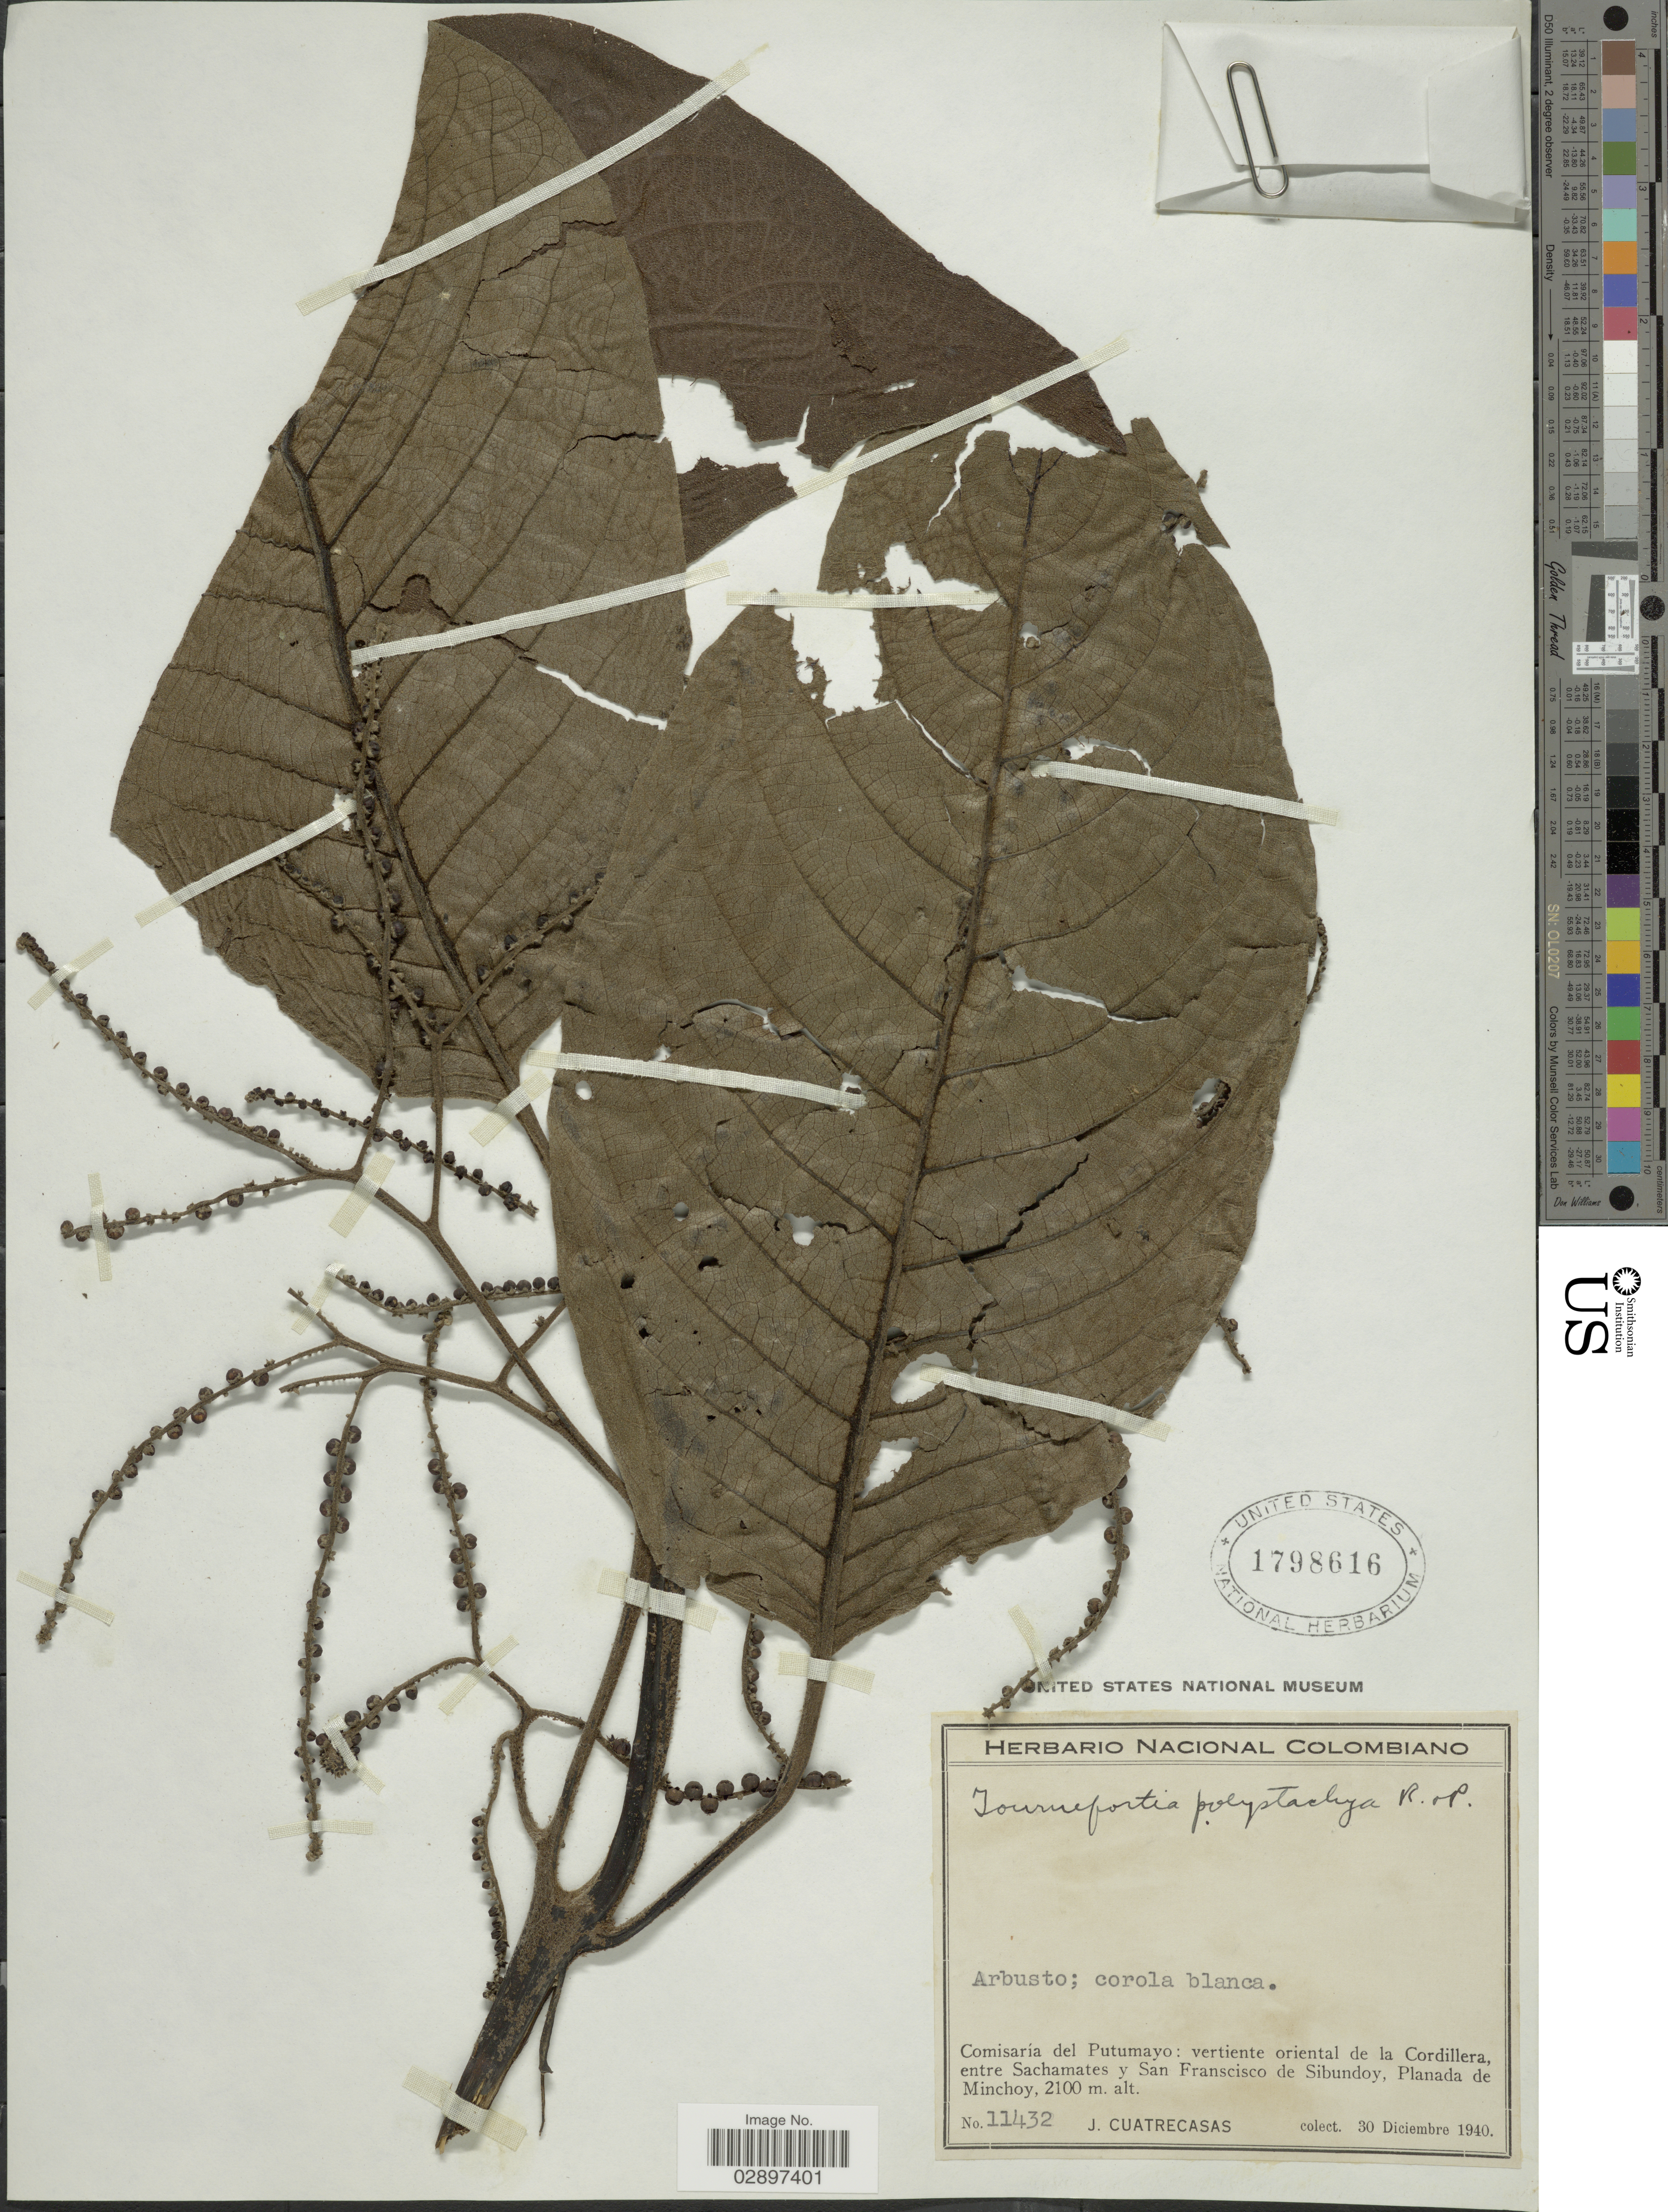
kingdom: Plantae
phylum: Tracheophyta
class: Magnoliopsida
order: Boraginales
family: Heliotropiaceae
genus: Tournefortia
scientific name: Tournefortia polystachya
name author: Ruiz & Pav.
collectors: J. Cuatrecasas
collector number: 11432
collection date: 1940-12-30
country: Colombia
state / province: Putumayo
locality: Comisaría del Putumayo: vertiente oriental de la Cordillera, entre Sachamates y San Franscisco de Sibundoy, Planada de Michoy.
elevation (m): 2100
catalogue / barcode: US 1798616